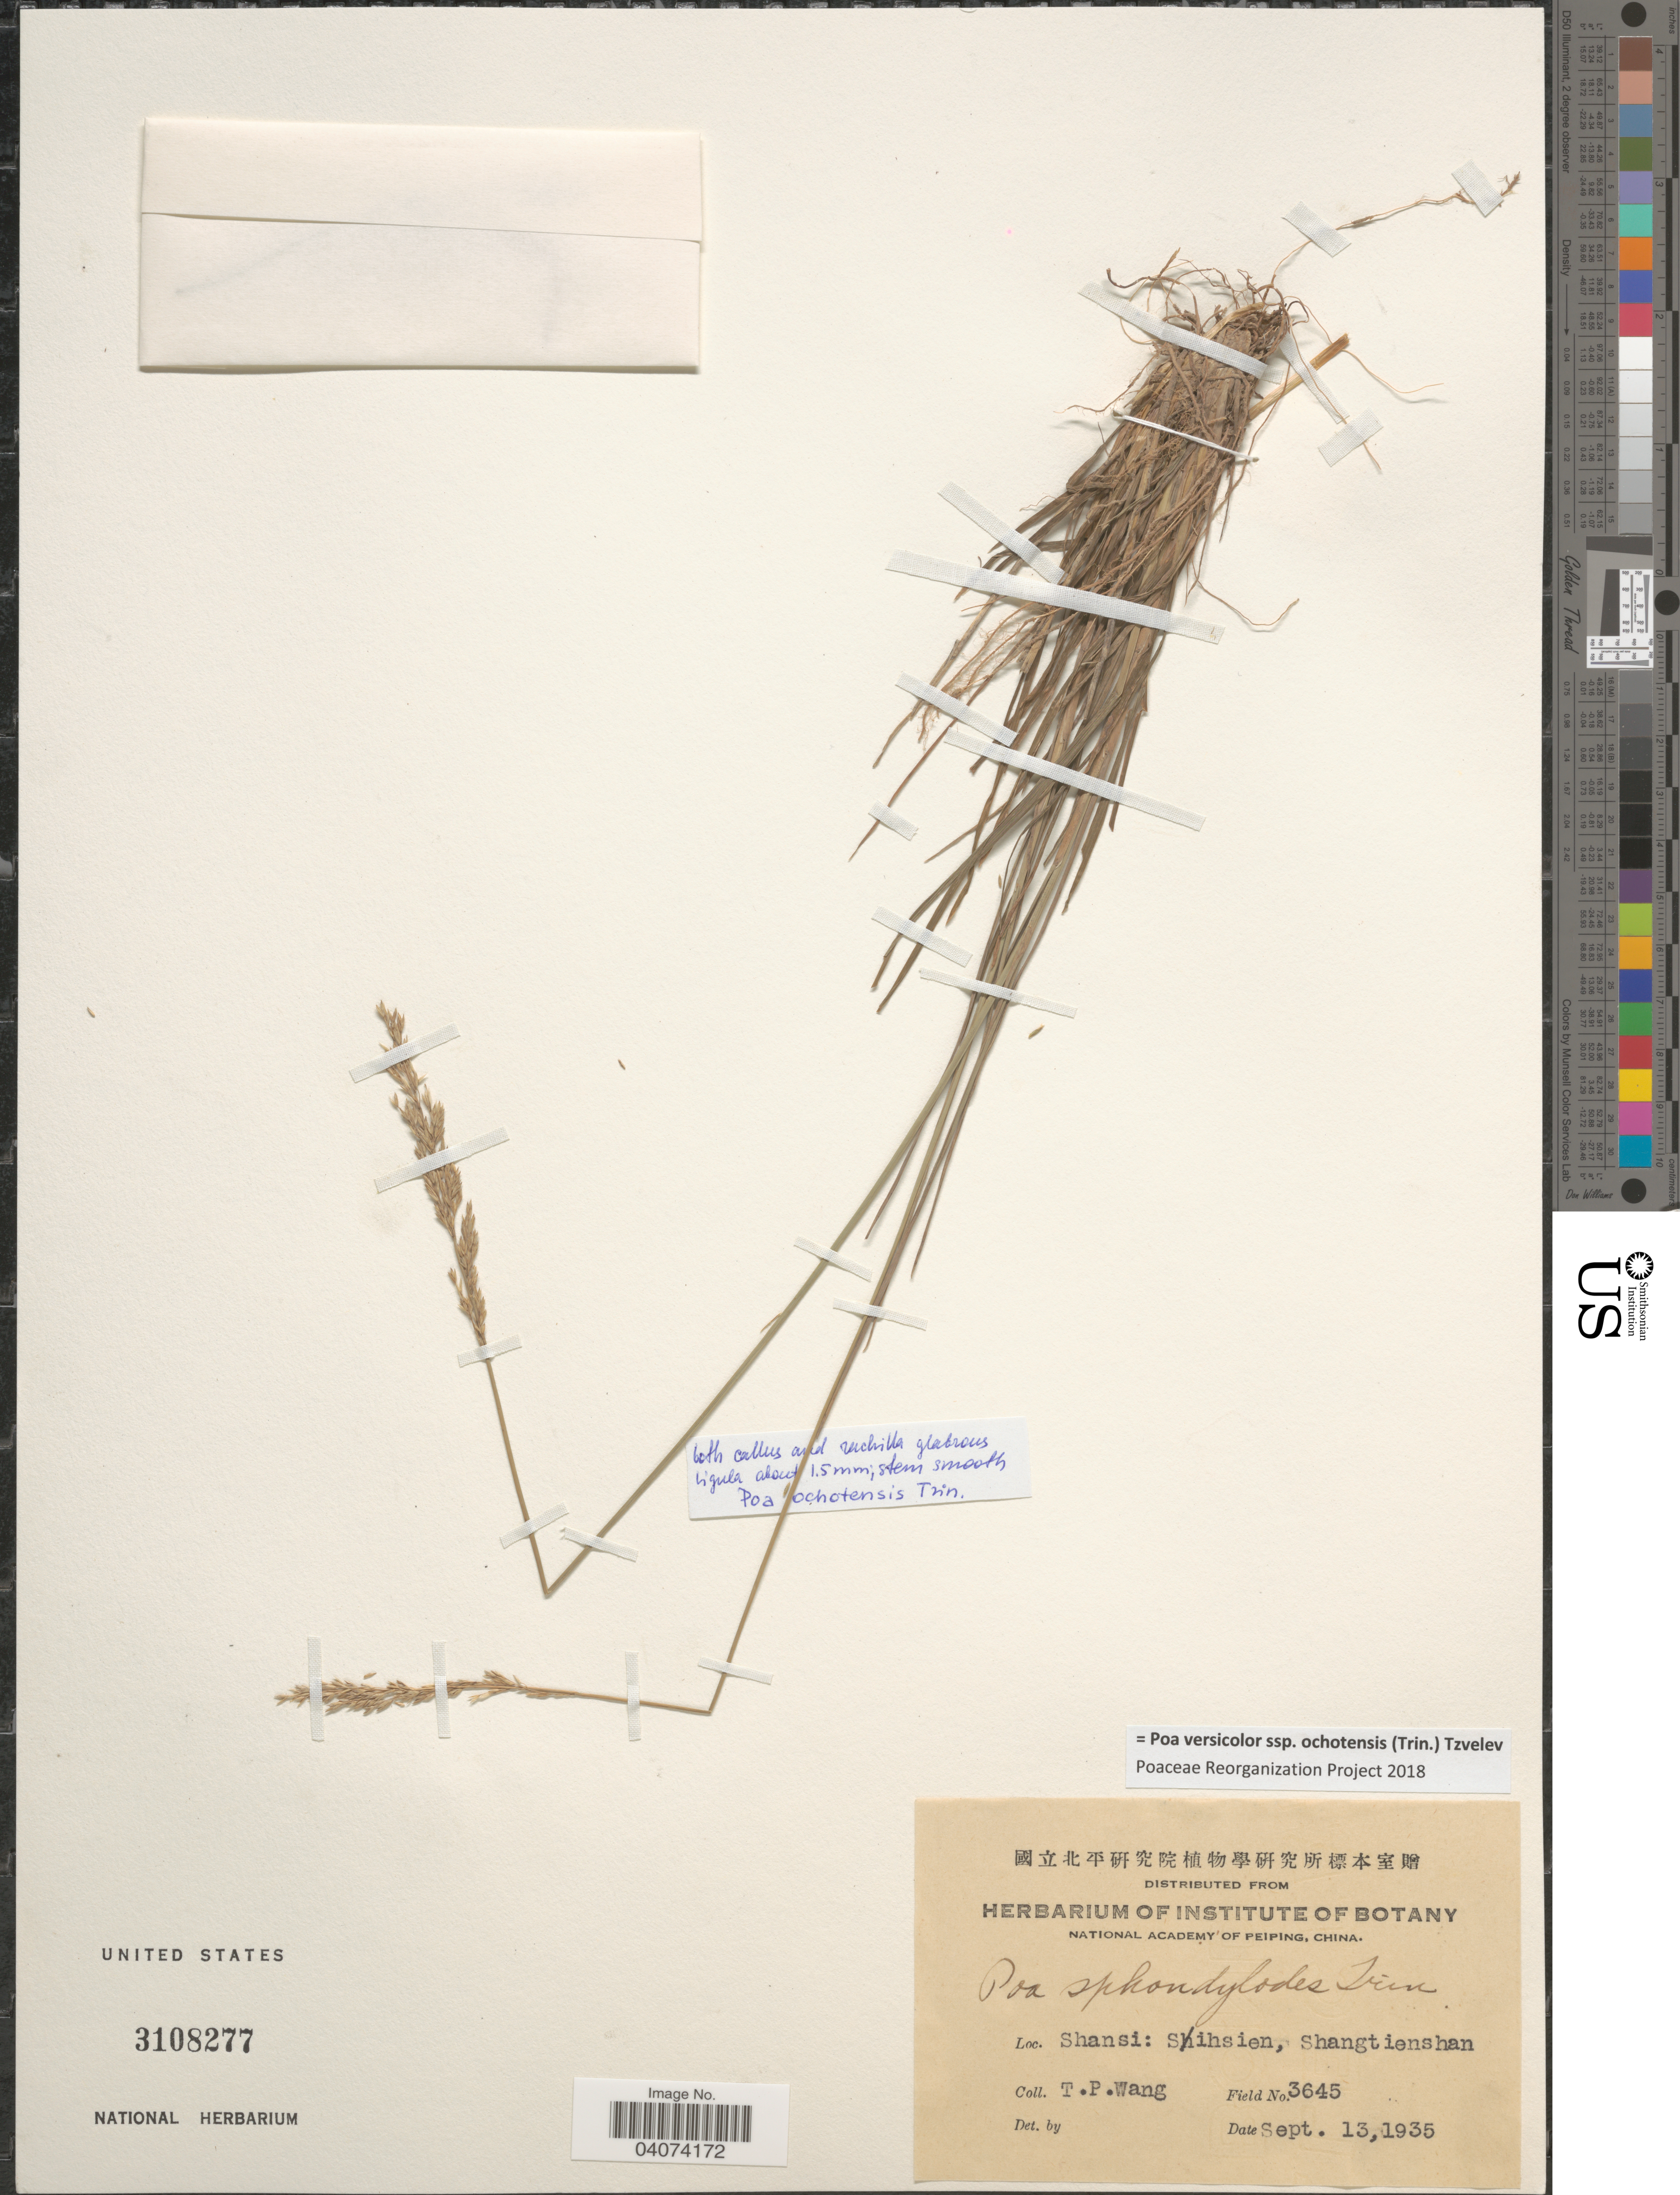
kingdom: Plantae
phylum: Tracheophyta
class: Liliopsida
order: Poales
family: Poaceae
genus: Poa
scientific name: Poa versicolor subsp. ochotensis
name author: (Trin.) Tzvelev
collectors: T. Wang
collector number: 3645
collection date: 1935-09-13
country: China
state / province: Shanxi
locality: Shansi: Shihsien, Shangtienshan.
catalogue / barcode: US 3108277